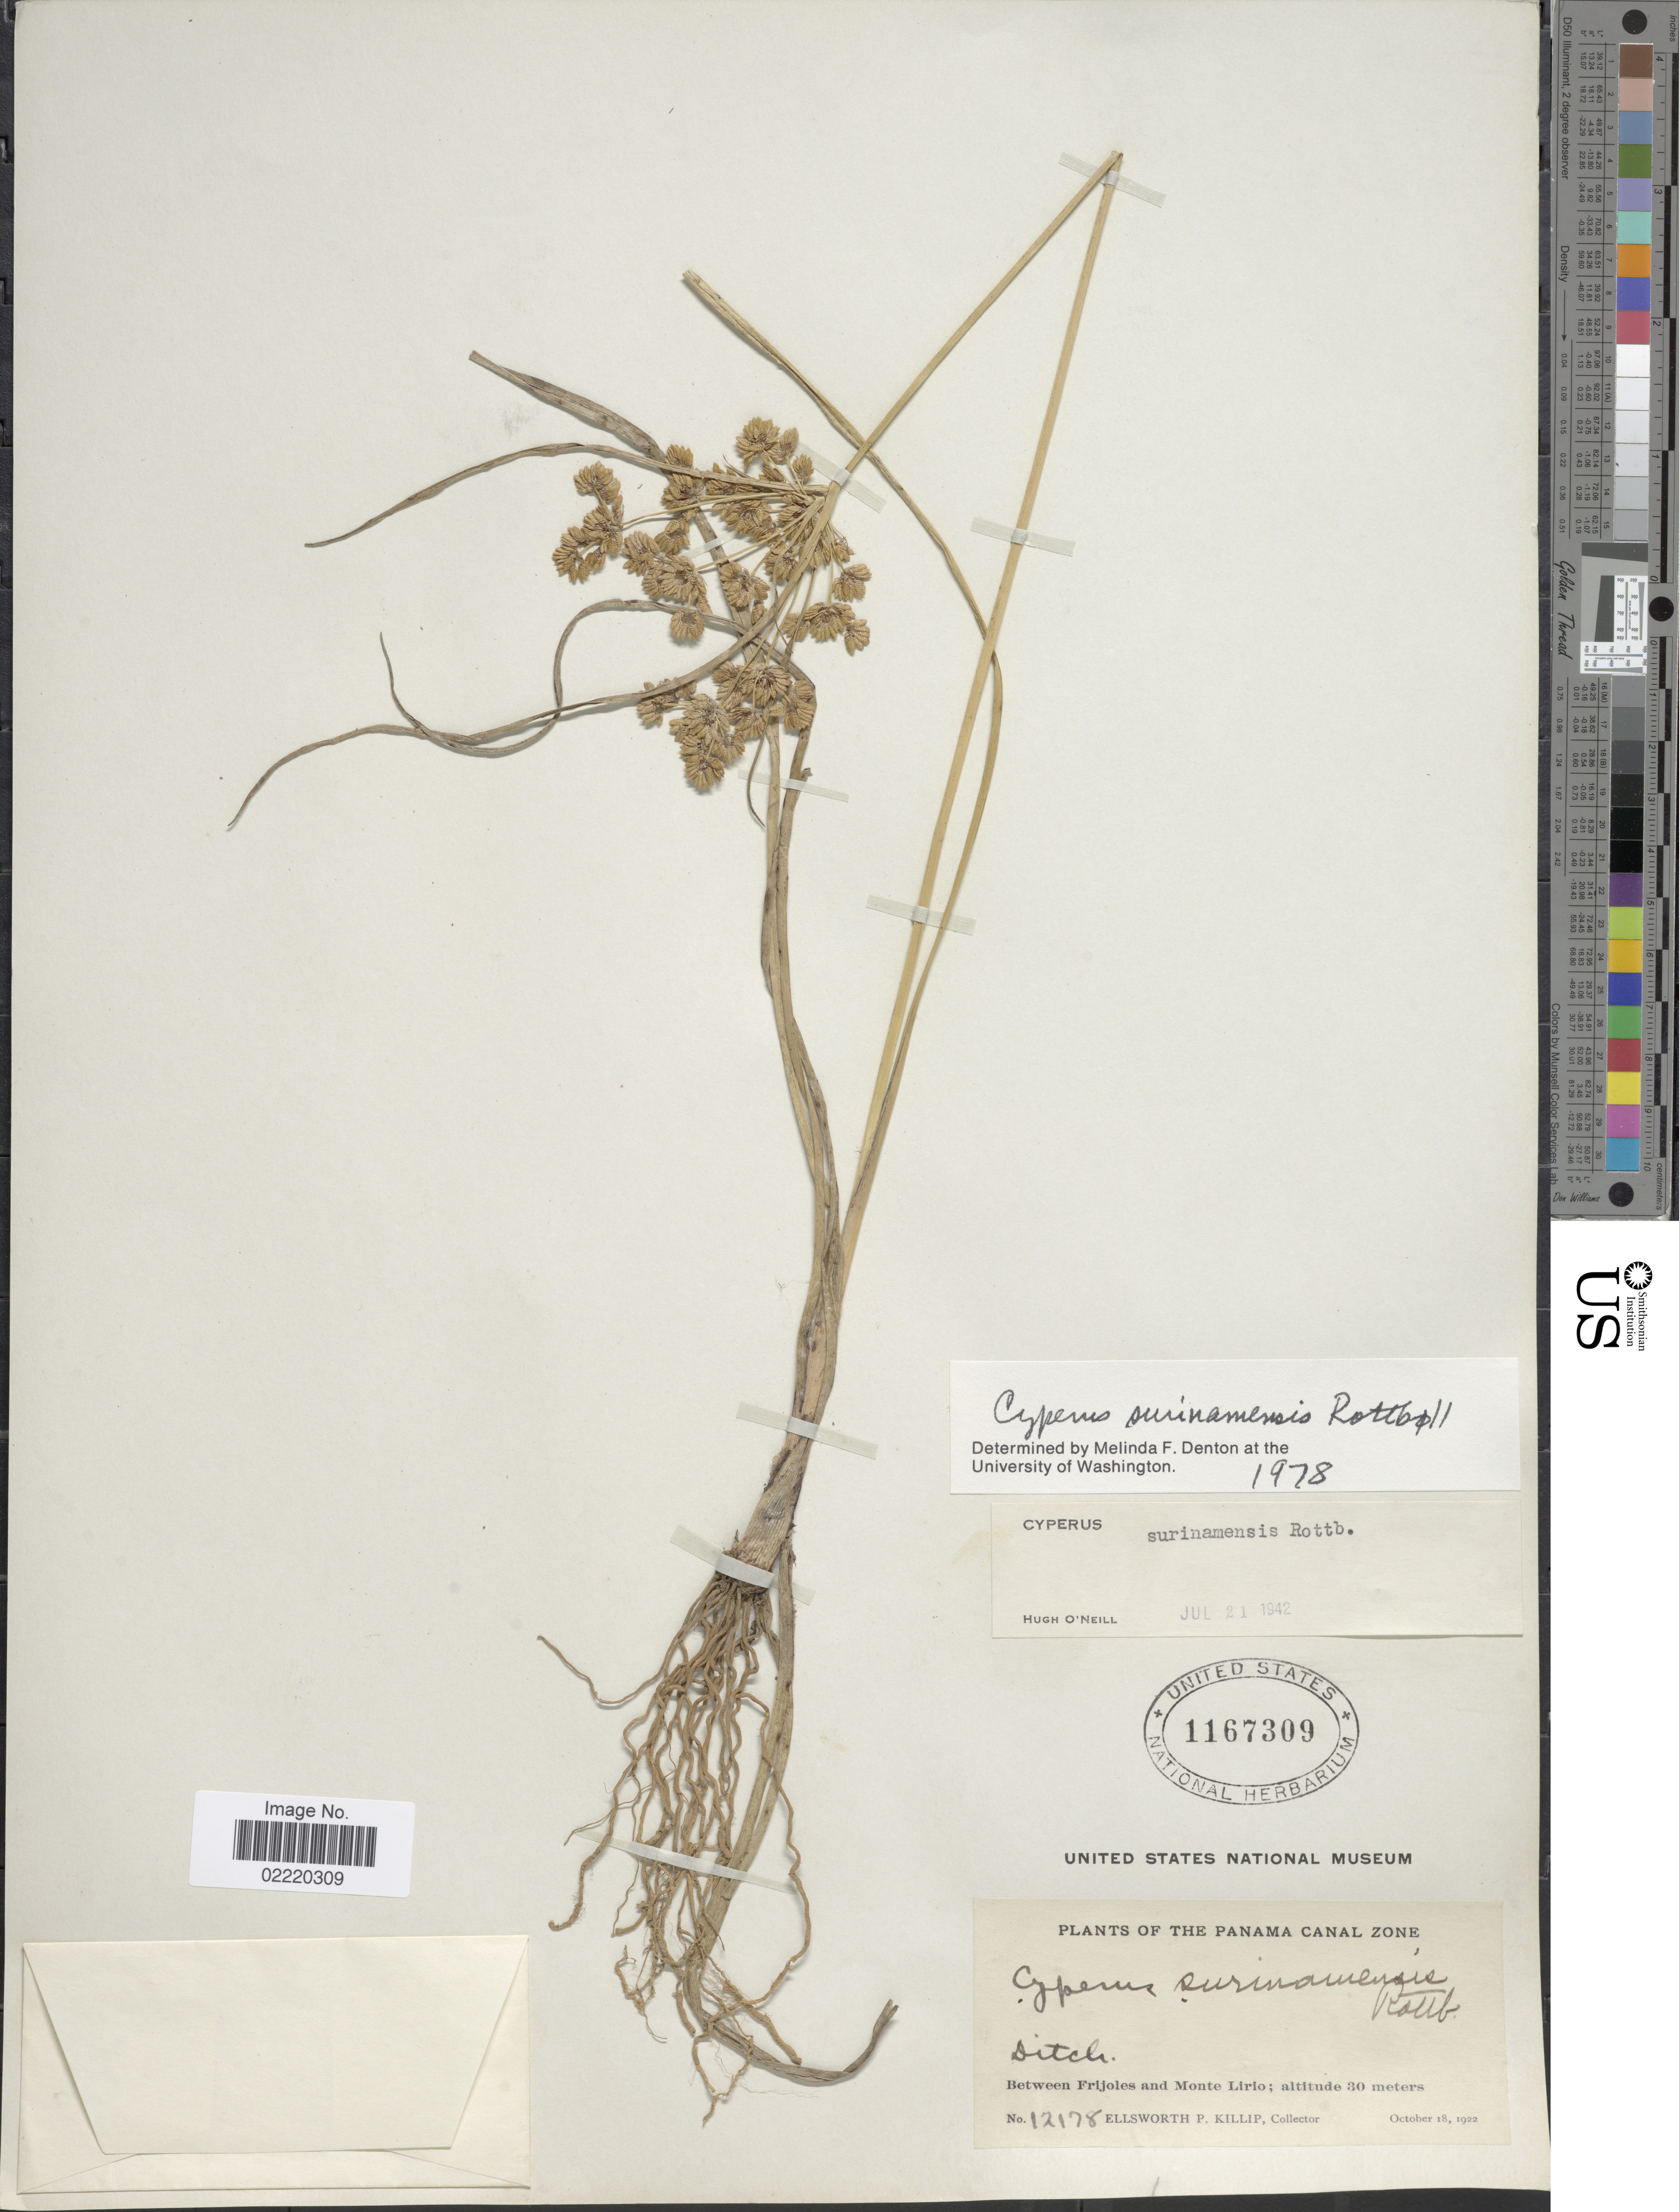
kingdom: Plantae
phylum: Tracheophyta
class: Liliopsida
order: Poales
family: Cyperaceae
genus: Cyperus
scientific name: Cyperus surinamensis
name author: Rottb.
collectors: E. P. Killip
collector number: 12178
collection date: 1922-10-18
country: Panama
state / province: Colón / Panamá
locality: Panama Canal Zone, ditch, Between Firjoles and Monte Lirio.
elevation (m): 30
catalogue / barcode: US 1167309